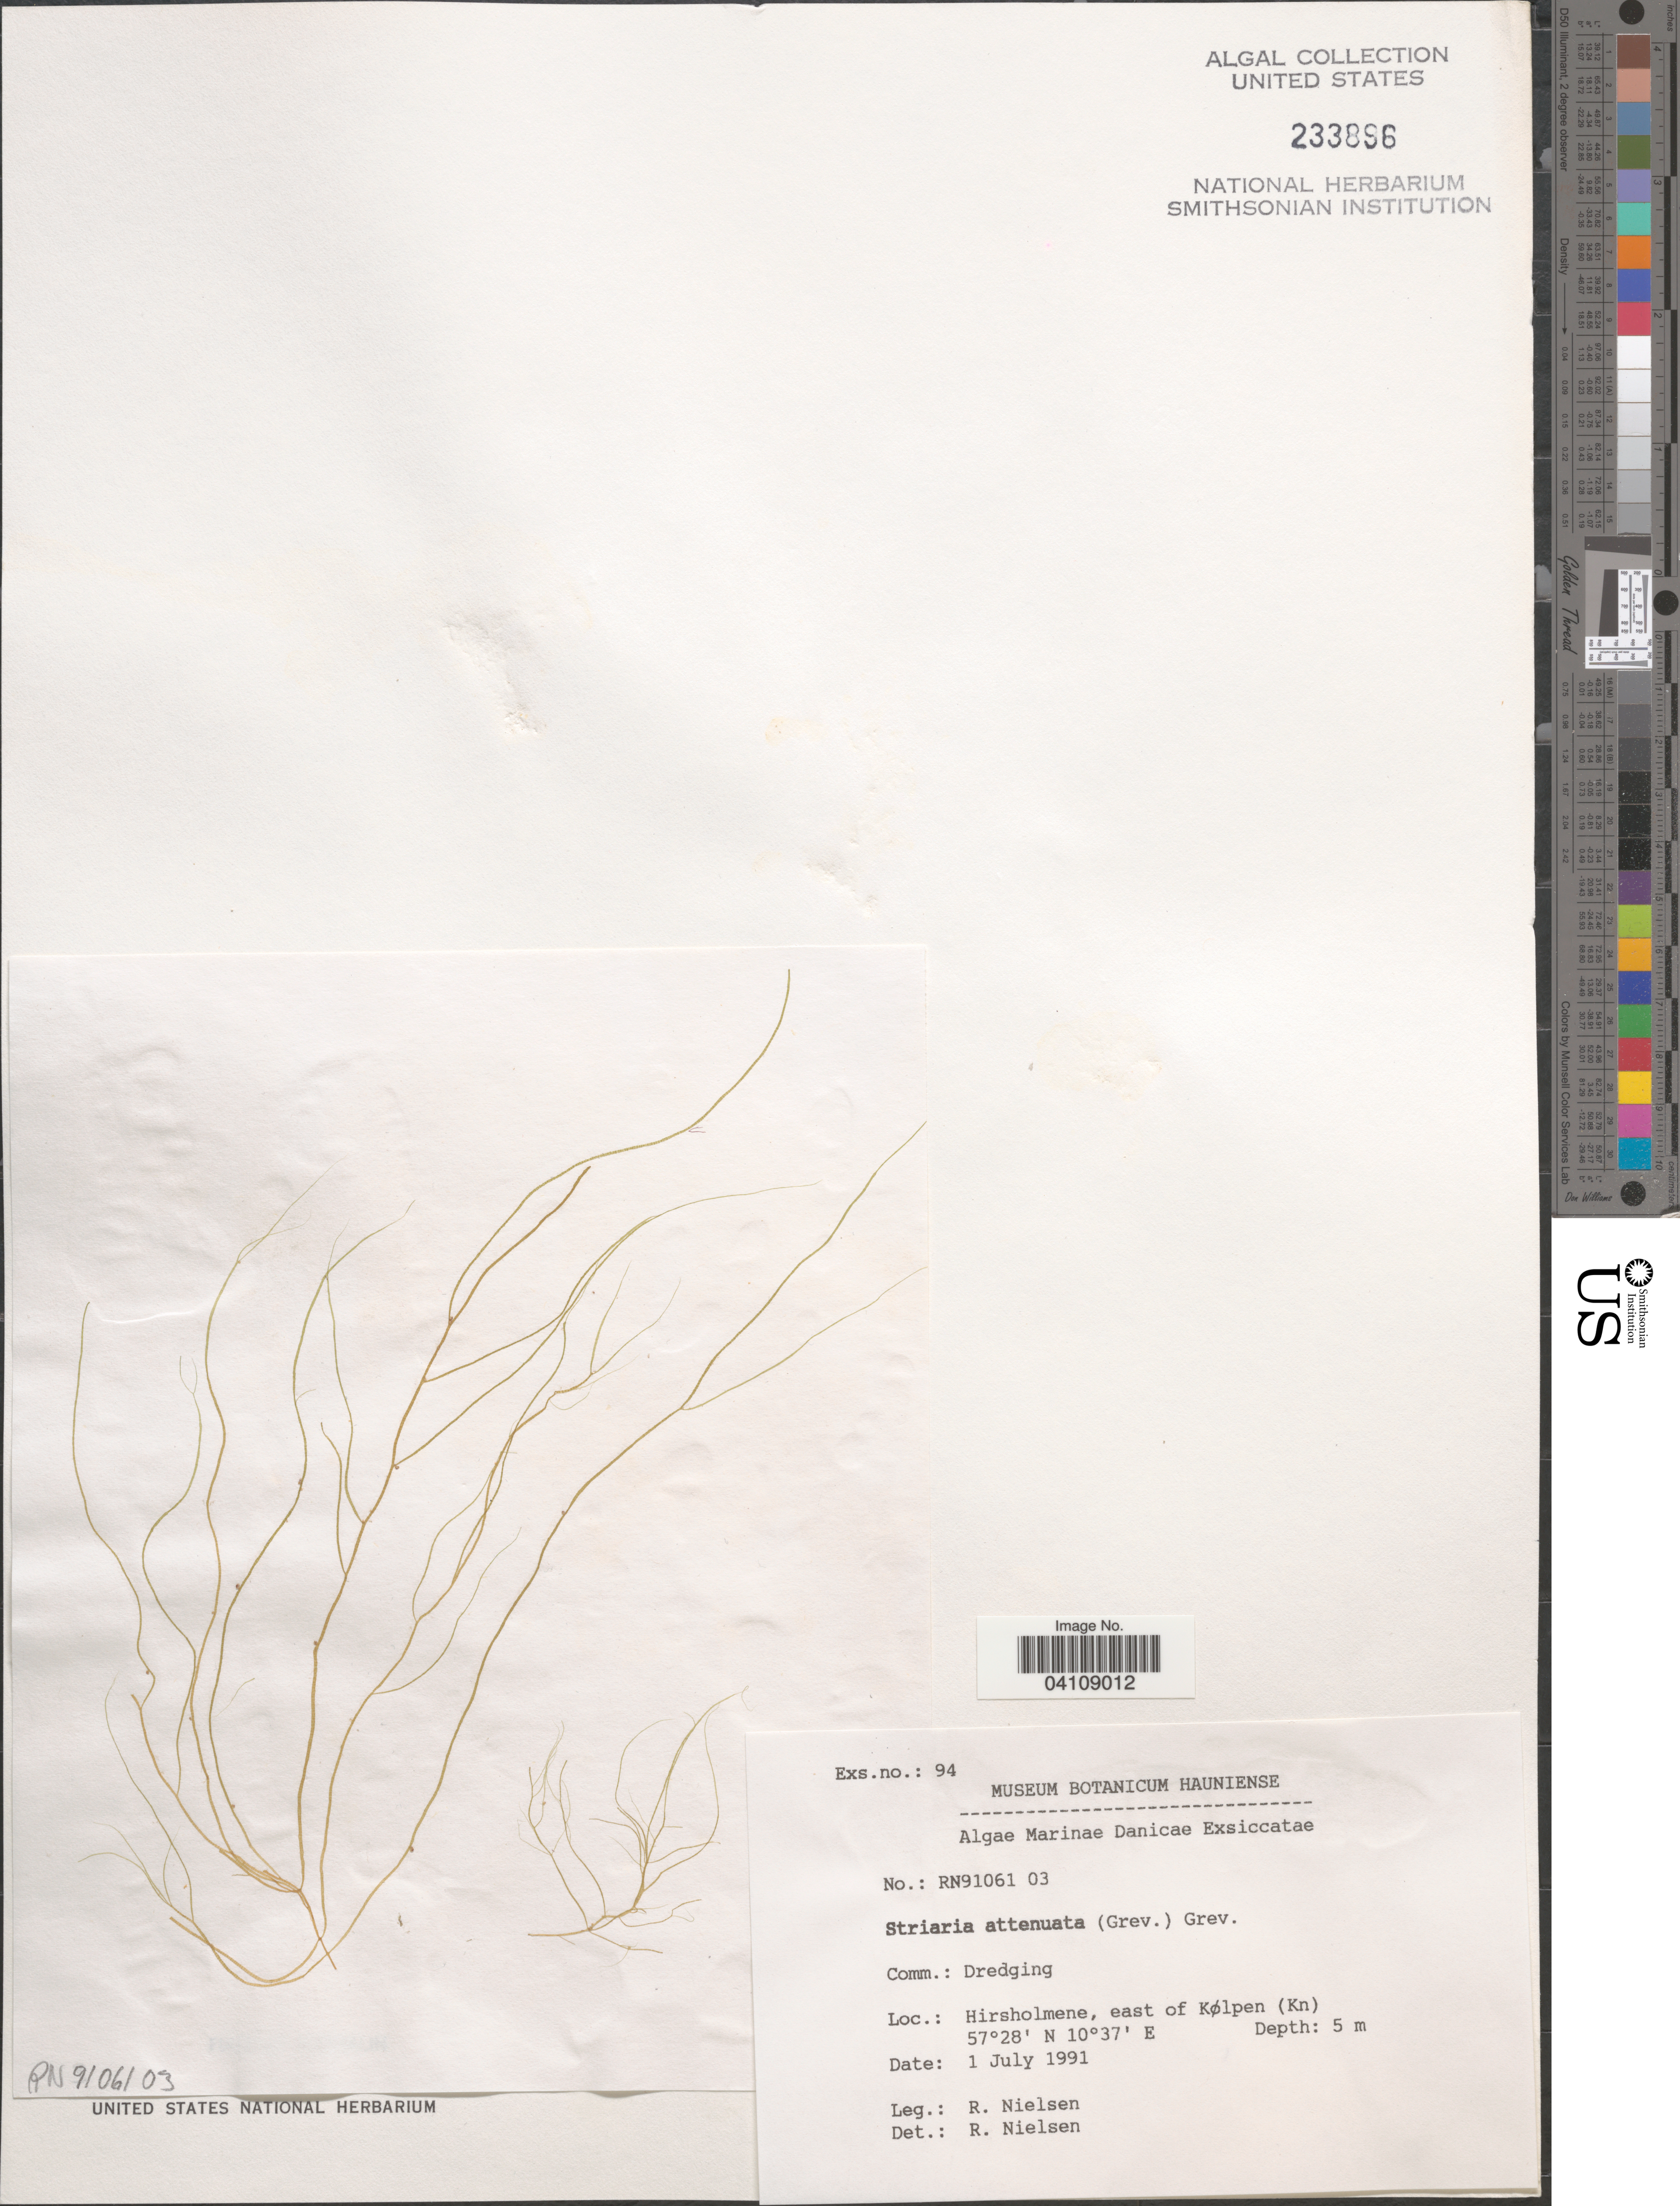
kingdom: Chromista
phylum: Ochrophyta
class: Phaeophyceae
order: Dictyosiphonales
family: Striariaceae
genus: Striaria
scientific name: Striaria attenuata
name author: (Grev.) Grev.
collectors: R. Nielsen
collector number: RN91061 03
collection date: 1991-07-01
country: Denmark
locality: Danicae. Hirsholmene, east of Kølpen (Kn).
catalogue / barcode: US 233896